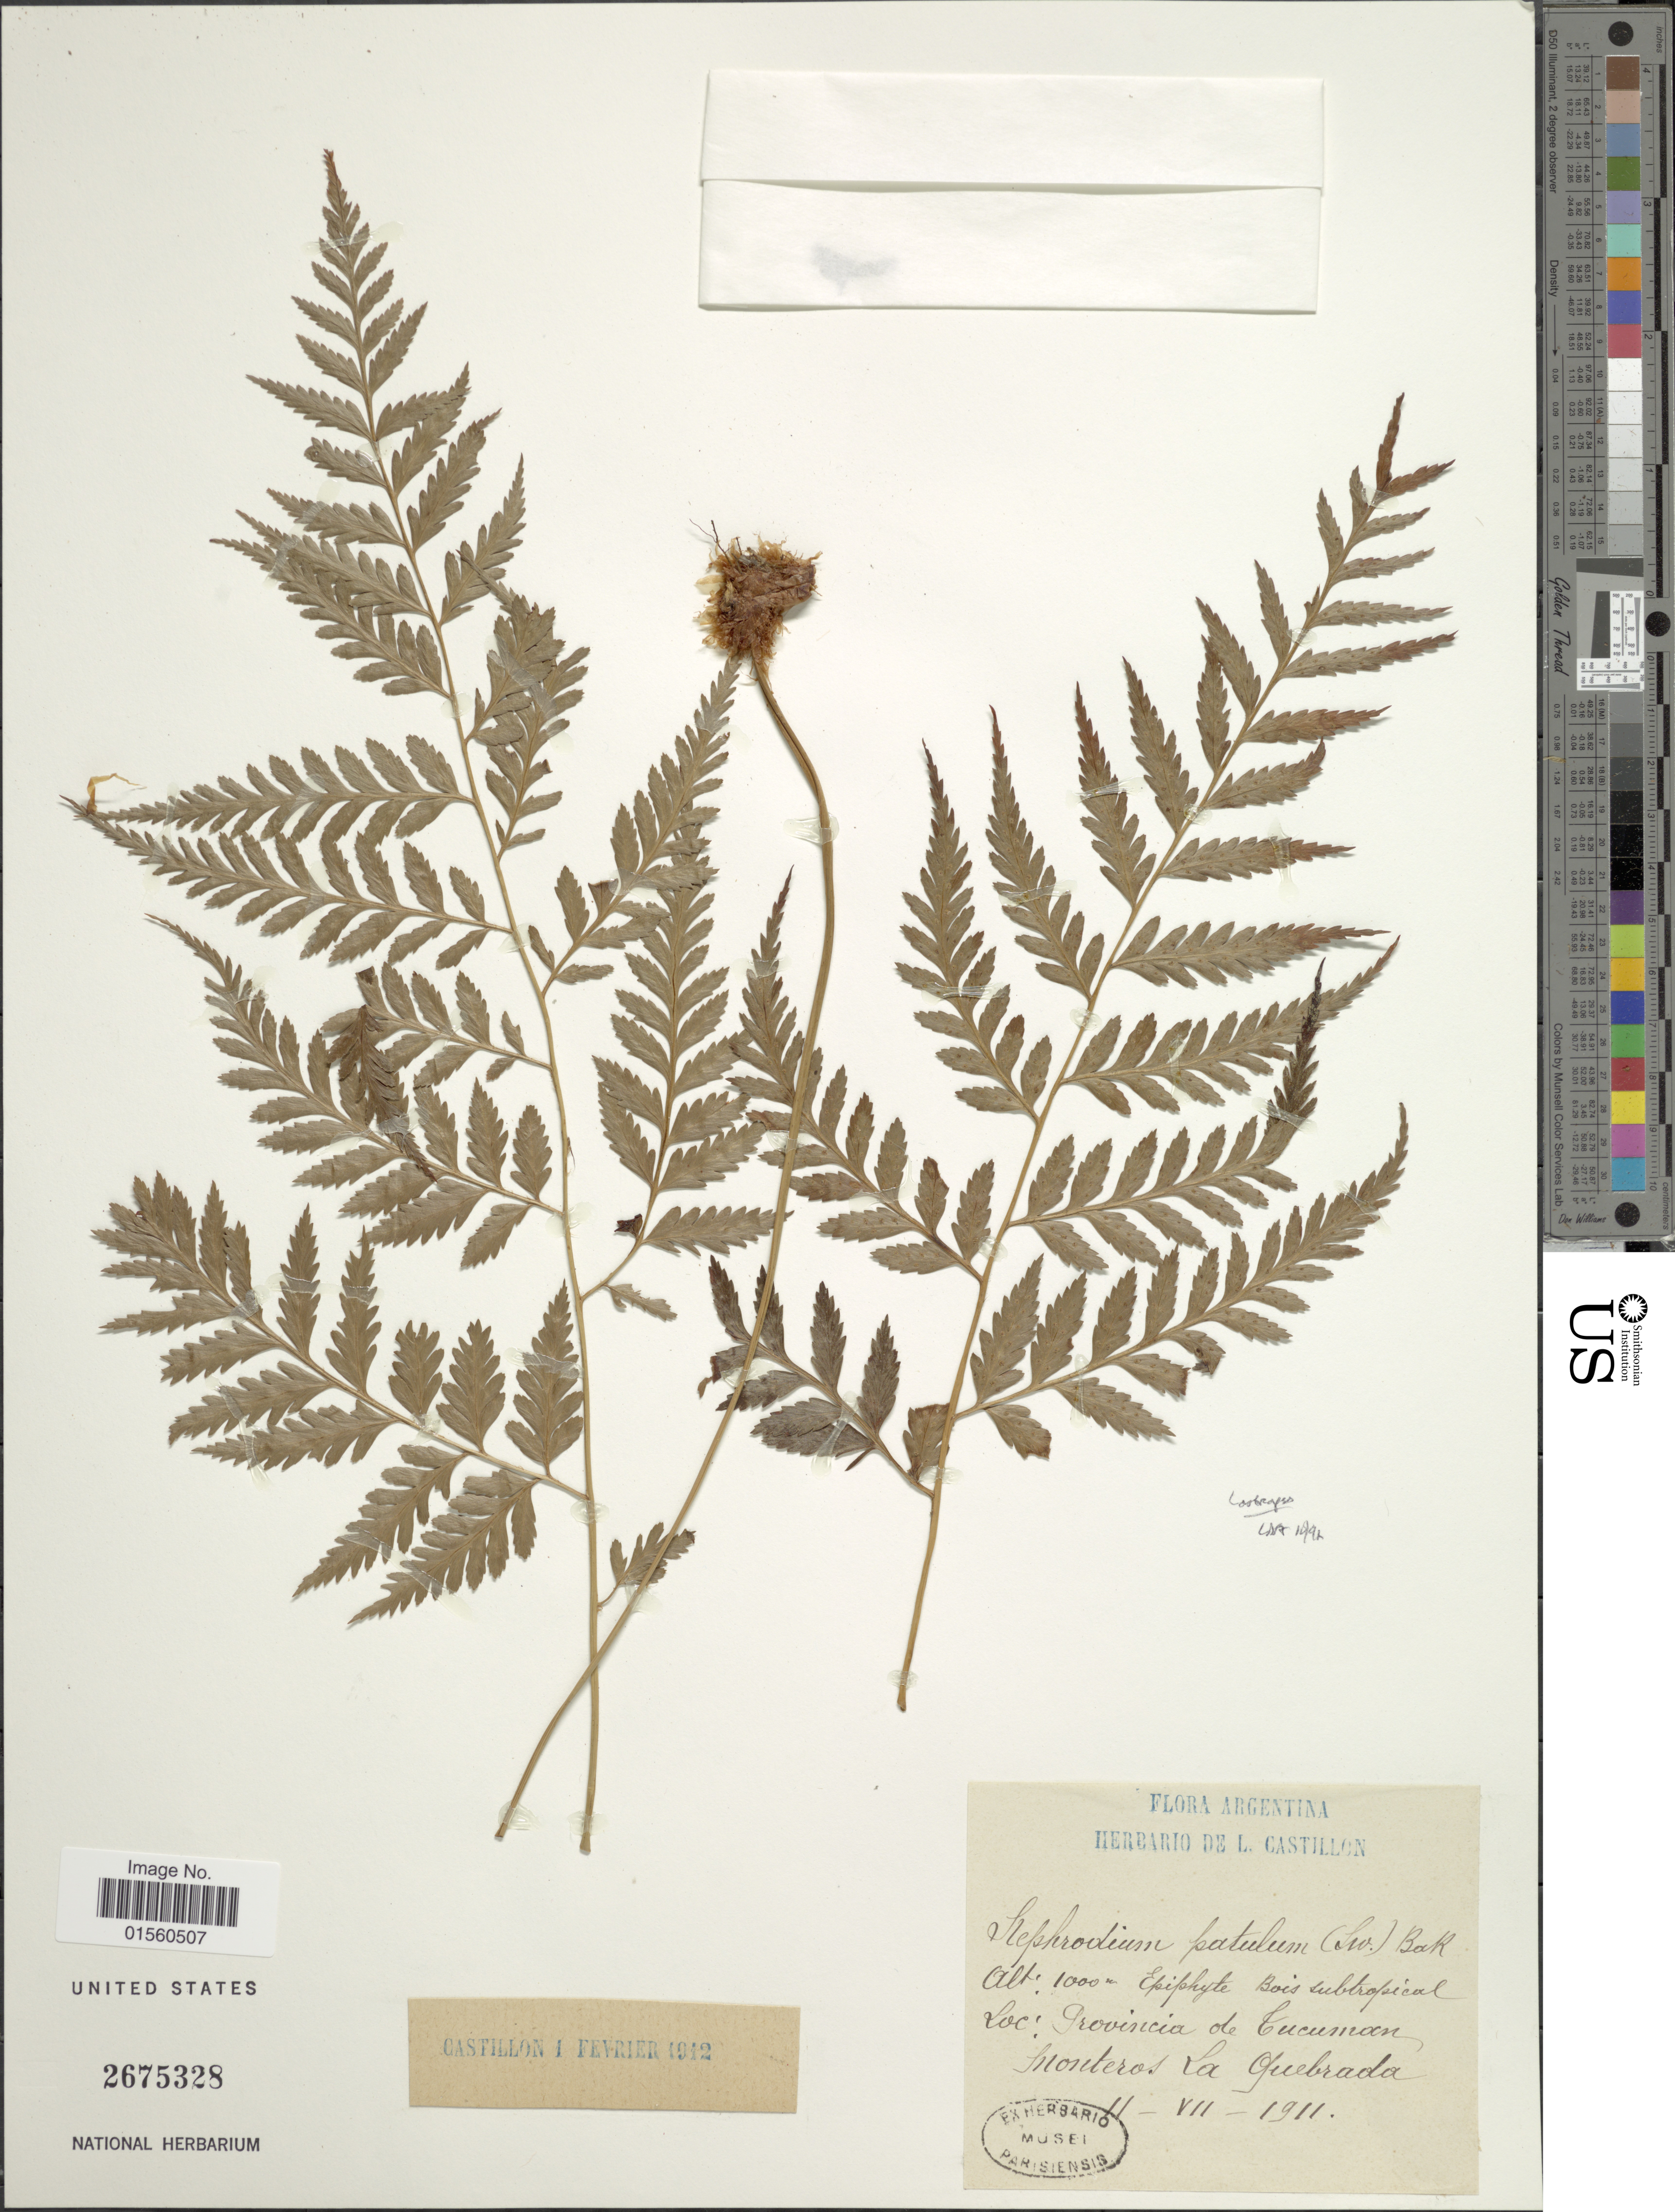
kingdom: Plantae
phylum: Tracheophyta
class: Polypodiopsida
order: Polypodiales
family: Dryopteridaceae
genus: Parapolystichum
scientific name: Parapolystichum effusum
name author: (Sw.) Ching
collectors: ex herb. de L. Castillon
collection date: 1911-07-11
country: Argentina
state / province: Tucuman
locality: Provincia de Tucuman, Monteros La Quebrada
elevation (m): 1000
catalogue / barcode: US 2675328